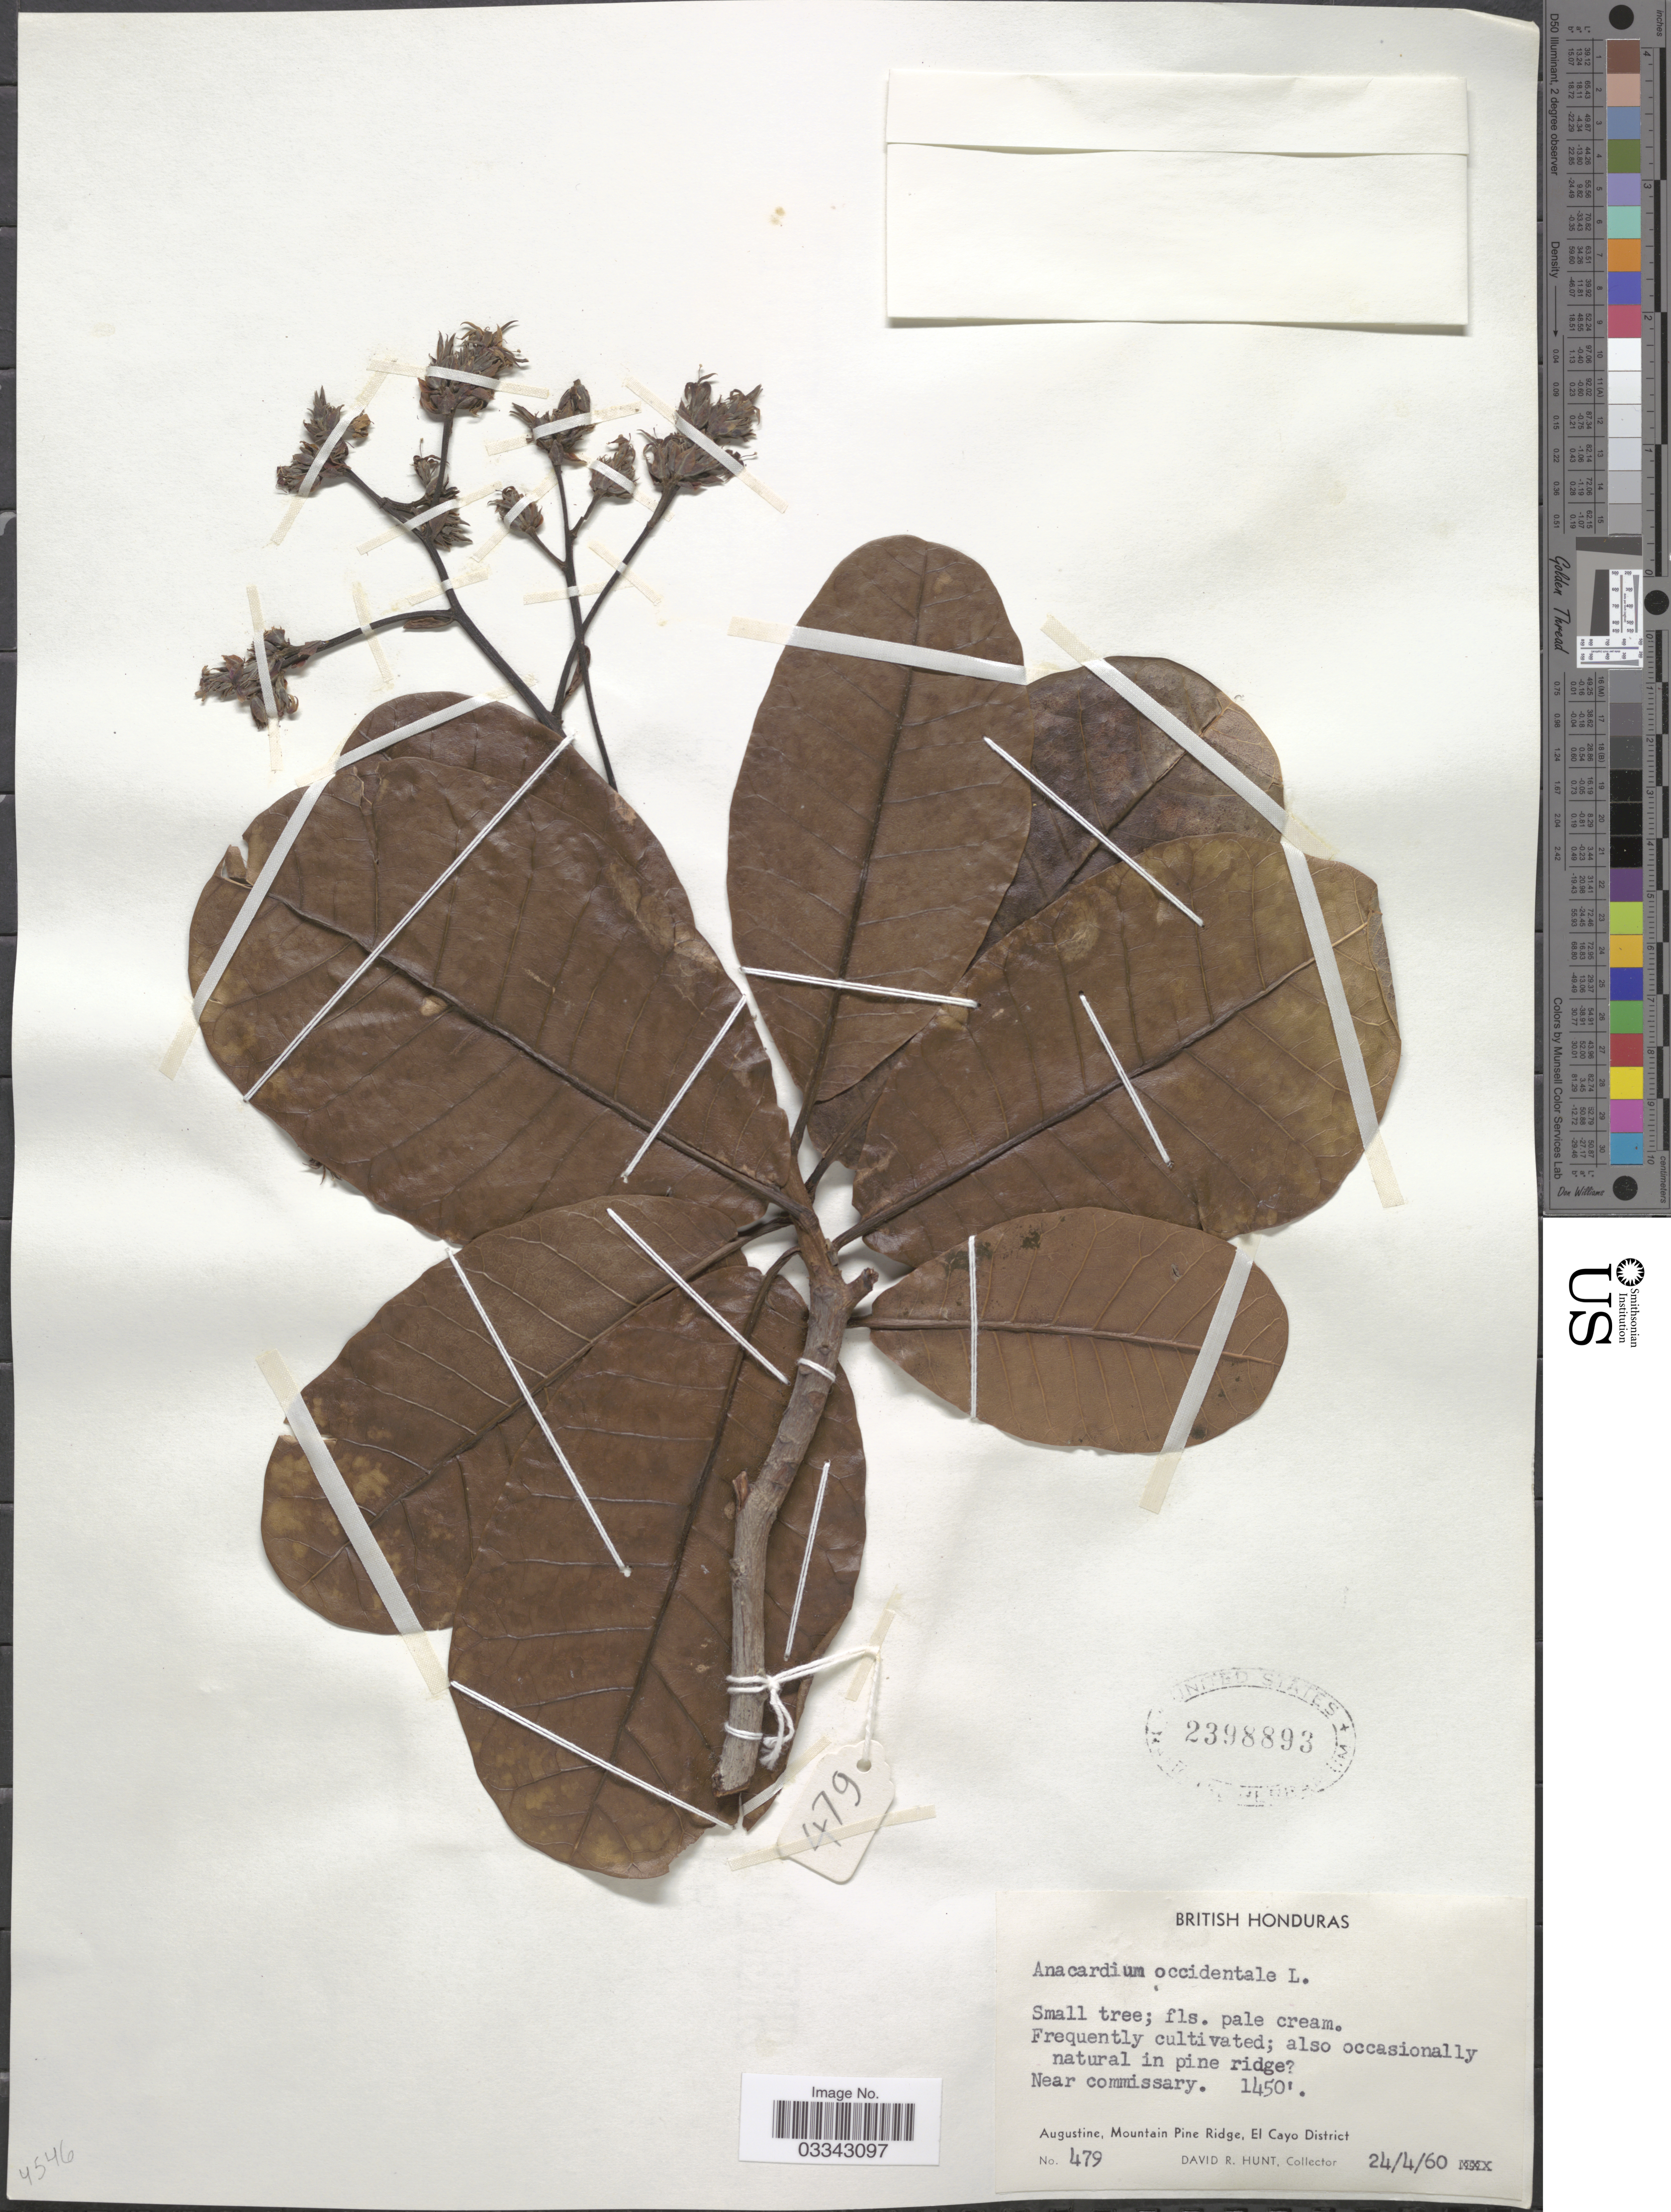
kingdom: Plantae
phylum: Tracheophyta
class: Magnoliopsida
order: Sapindales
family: Anacardiaceae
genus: Anacardium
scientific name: Anacardium occidentale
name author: L.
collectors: D. R. Hunt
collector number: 479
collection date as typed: Transcribed d/m/y: 24/4/60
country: Belize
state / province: Cayo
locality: British Honduras. Near commissary. Augustine, Mountain Pine Ridge, El Cayo District.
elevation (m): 442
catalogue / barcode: US 2398893